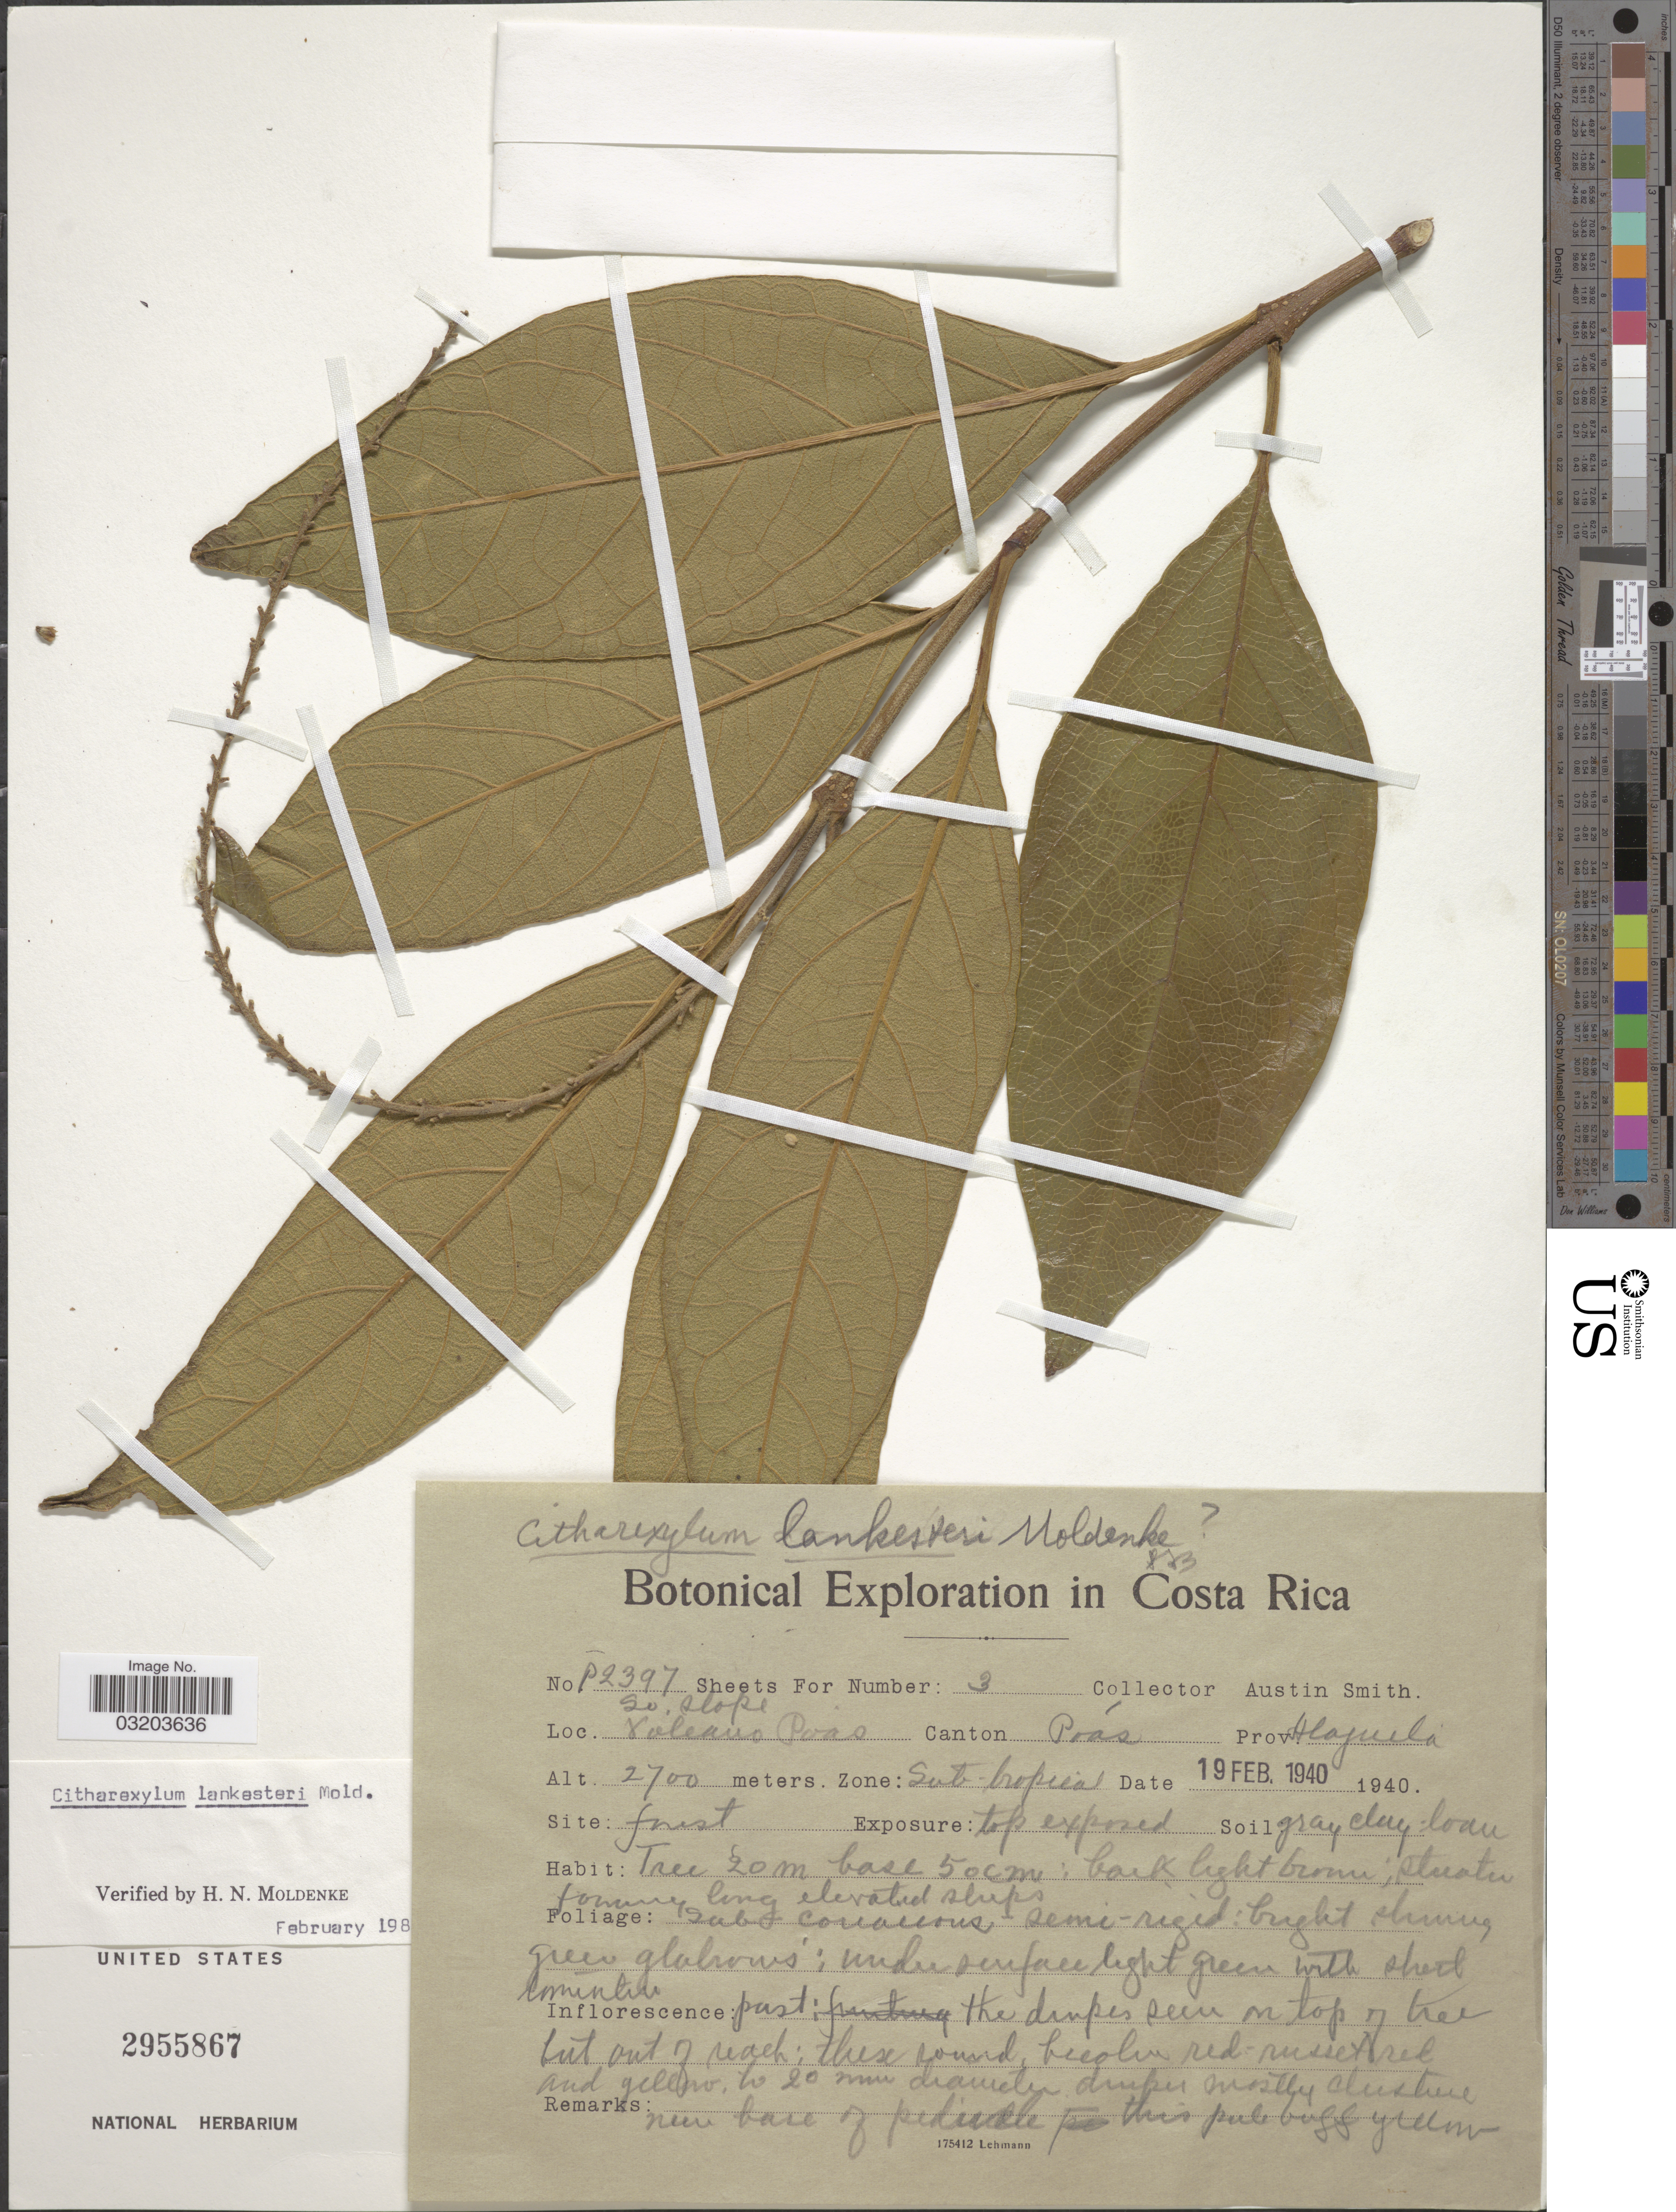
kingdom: Plantae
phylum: Tracheophyta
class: Magnoliopsida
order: Lamiales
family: Verbenaceae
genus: Citharexylum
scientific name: Citharexylum lankesteri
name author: Moldenke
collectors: Aust P. Smith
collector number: P2397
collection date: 1940-02-19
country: Costa Rica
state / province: Alajuela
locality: So. slope Volcano Poas. Canton Poás. Zone: Sub-tropical.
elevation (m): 2700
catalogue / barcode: US 2955867